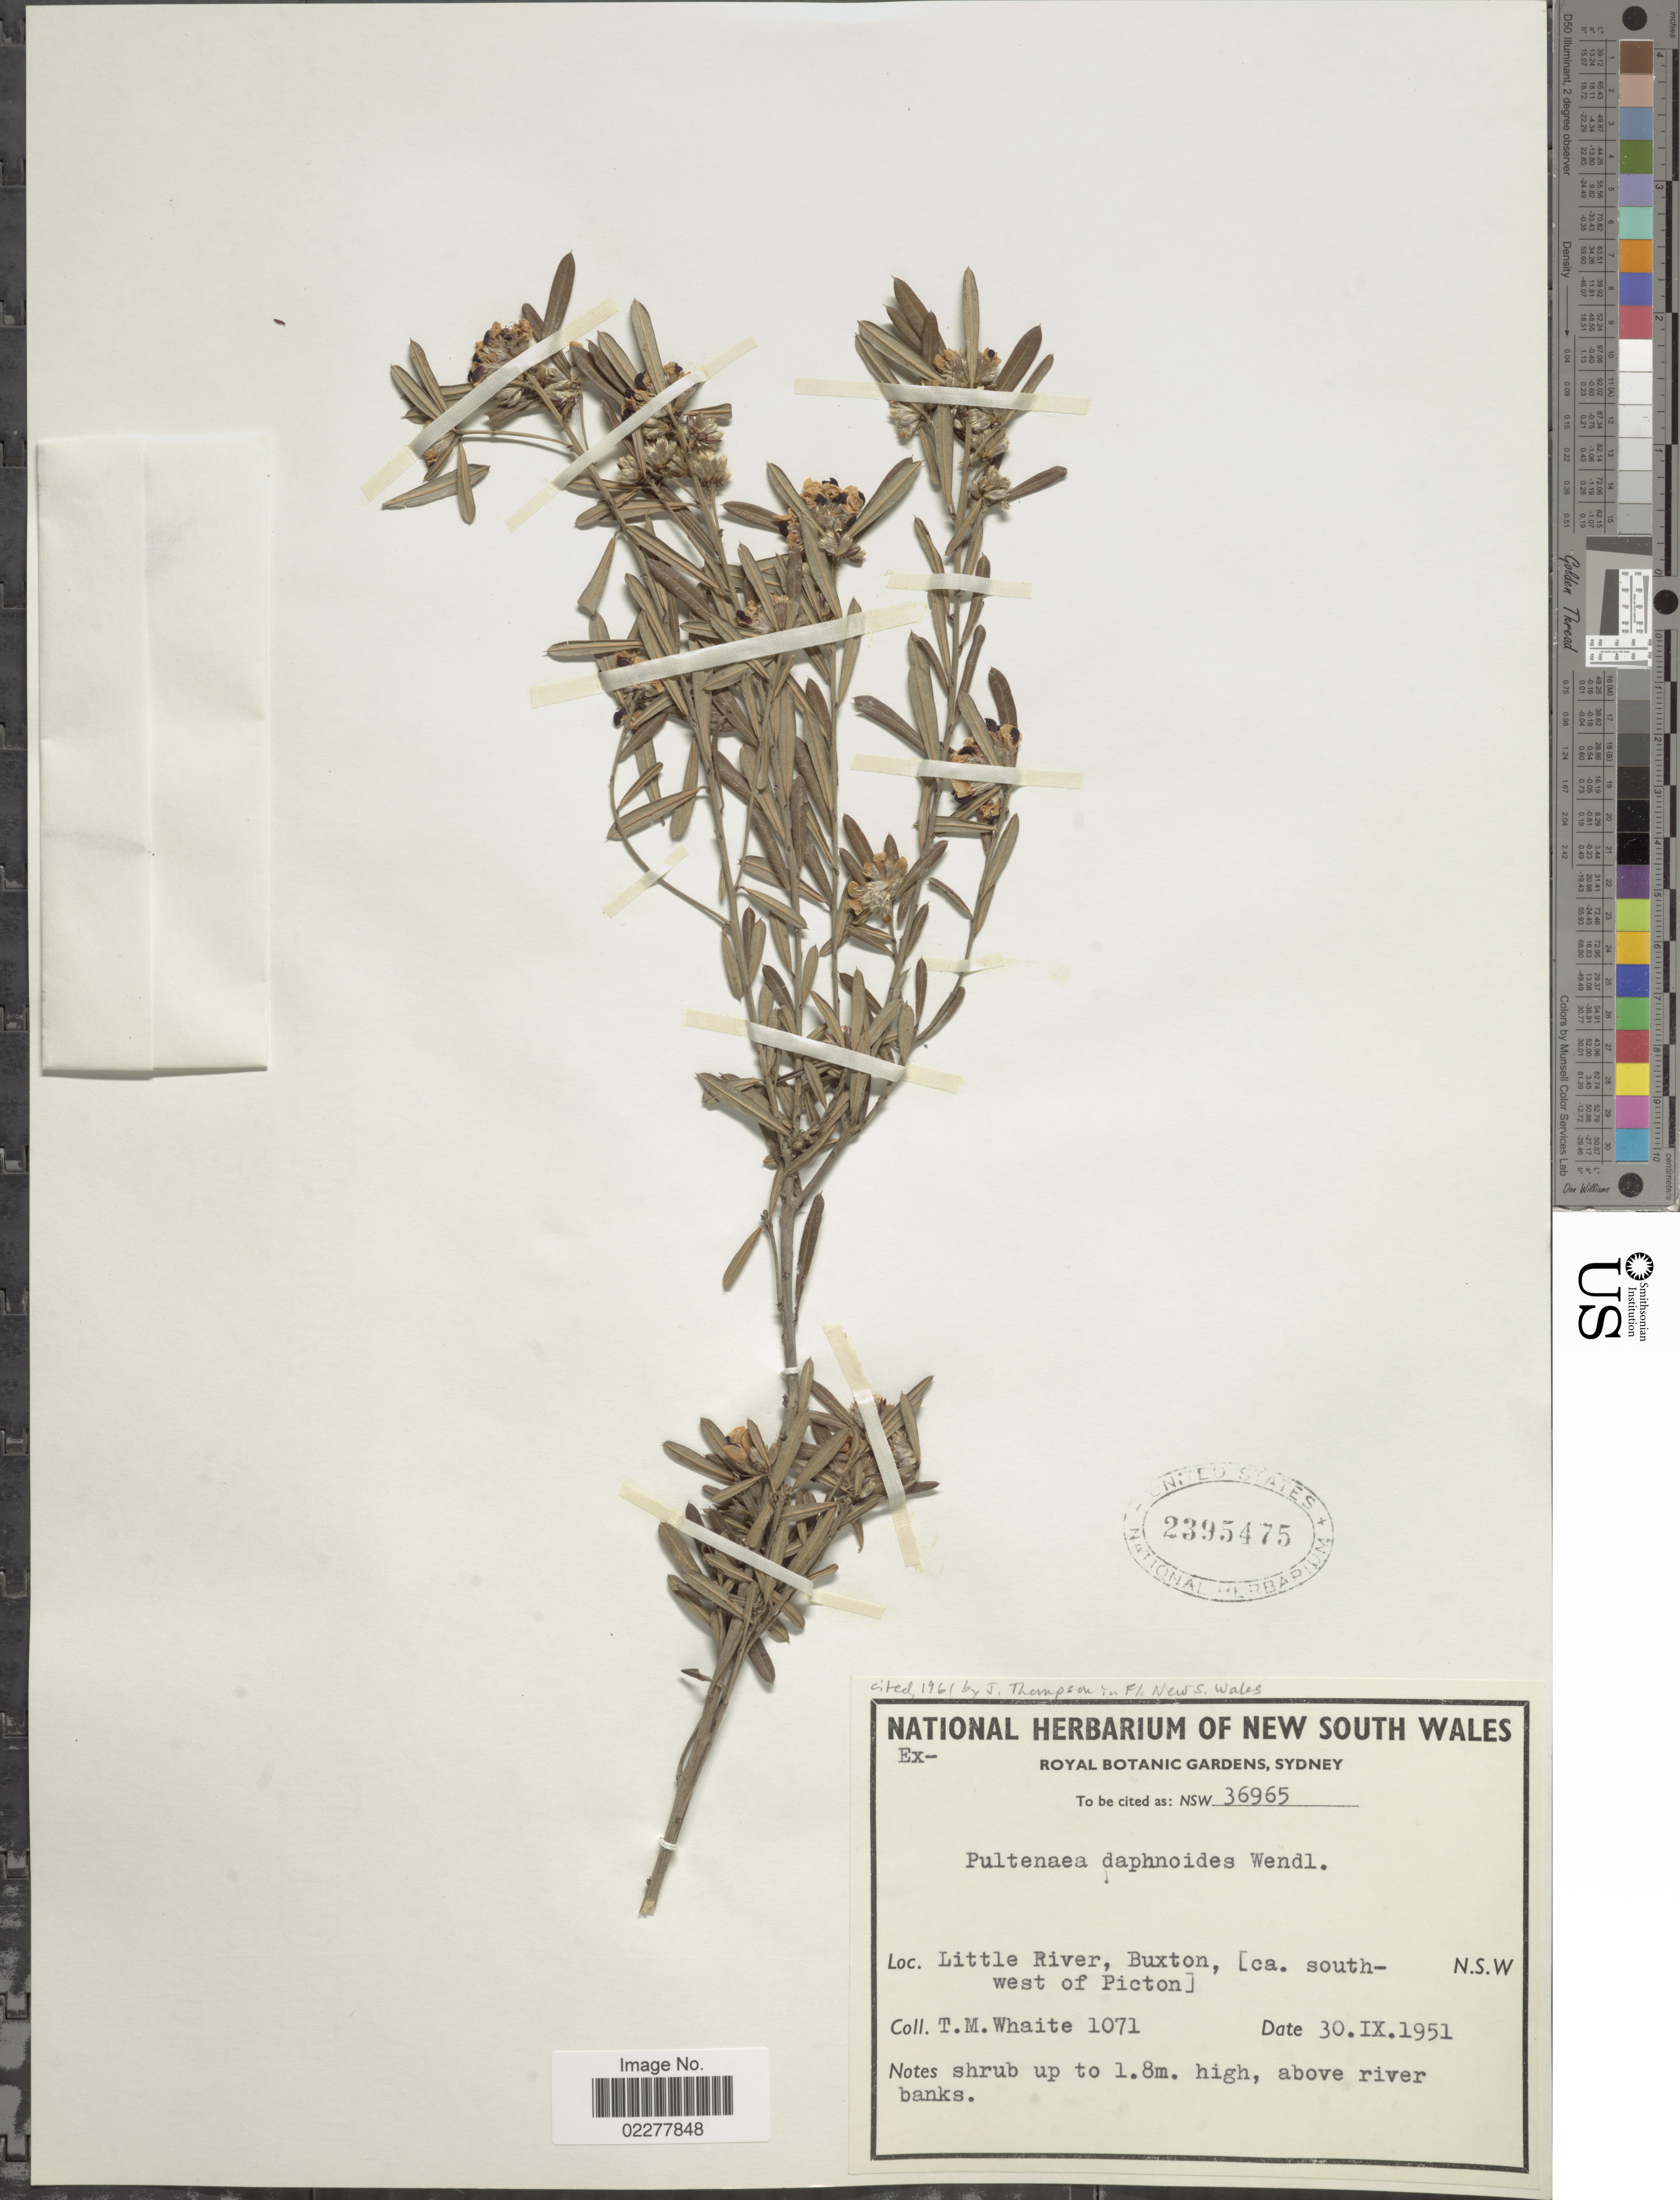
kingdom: Plantae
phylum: Tracheophyta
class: Magnoliopsida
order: Fabales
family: Fabaceae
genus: Pultenaea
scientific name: Pultenaea daphnoides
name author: J.C. Wendl.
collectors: T. Whaite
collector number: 1071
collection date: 1951-09-30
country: Australia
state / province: New South Wales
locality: Little River, Buxton, ( ca. south-west of Picton). N.S.W.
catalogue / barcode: US 2395475